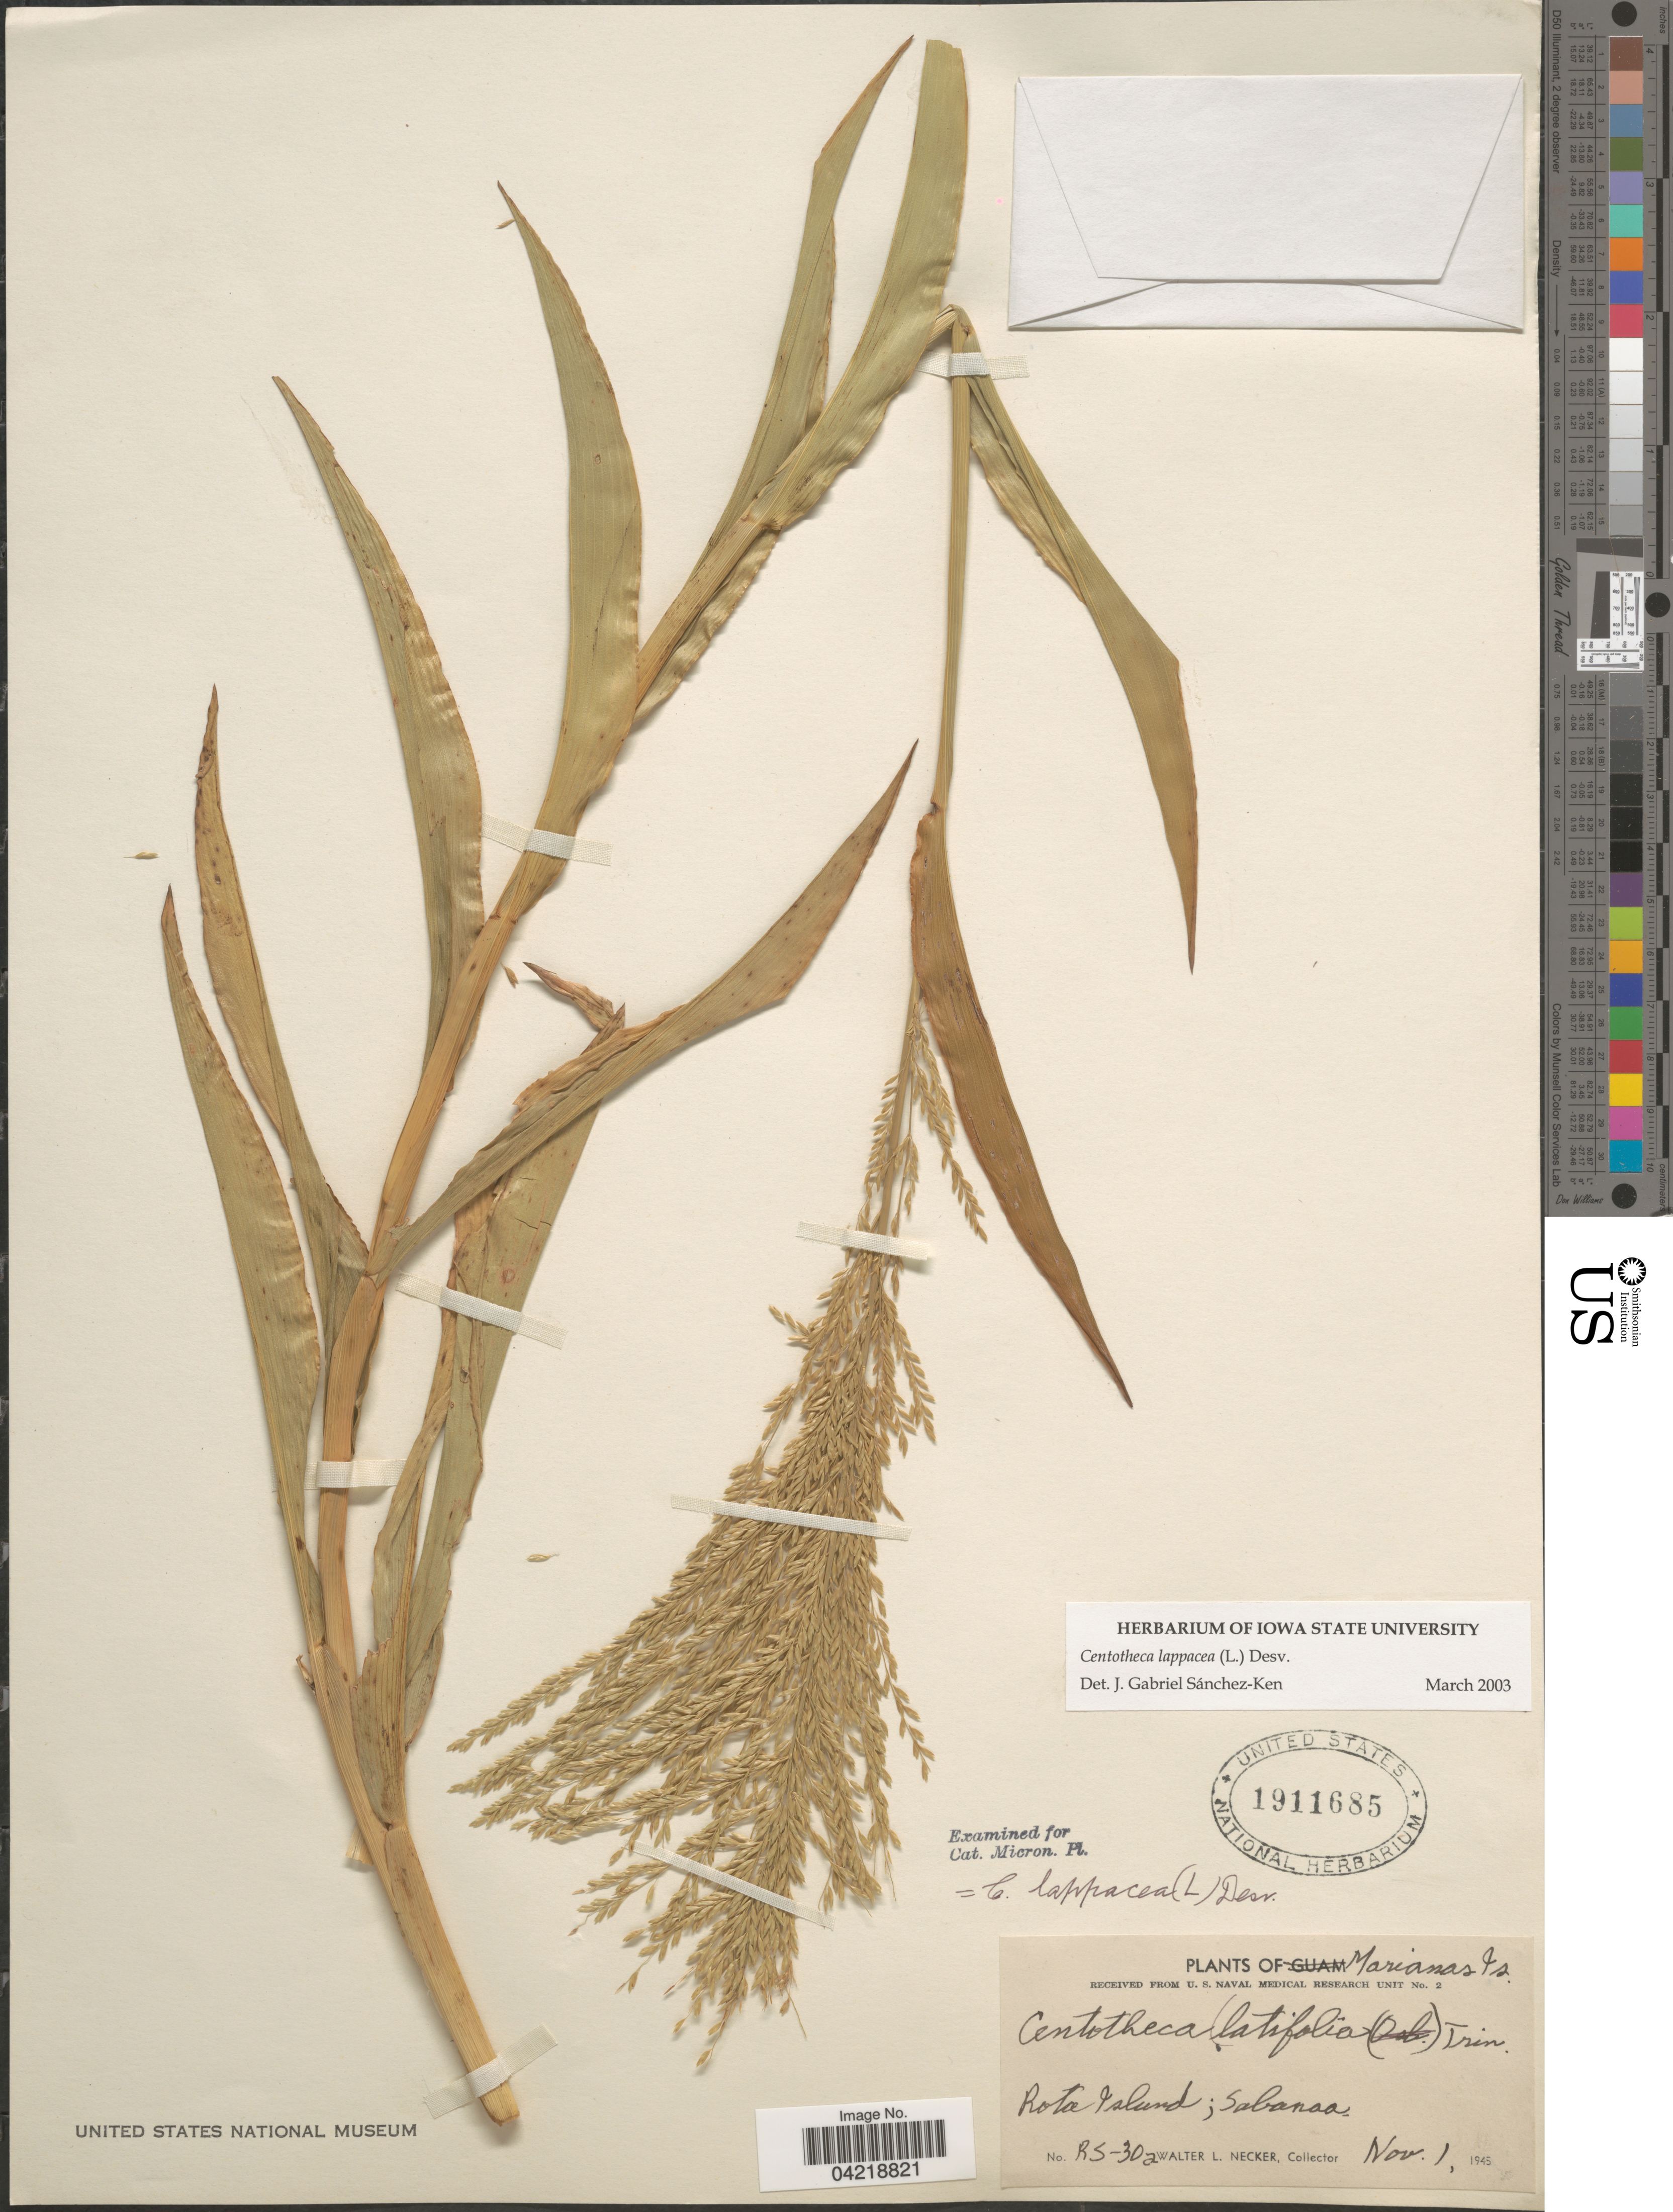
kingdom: Plantae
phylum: Tracheophyta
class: Liliopsida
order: Poales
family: Poaceae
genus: Centotheca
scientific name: Centotheca lappacea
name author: (L.) Desv.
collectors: W. L. Necker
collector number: RS-302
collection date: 1945-11-01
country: Northern Mariana Islands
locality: Mariana Is. Rota Island; Sabana.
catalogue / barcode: US 1911685